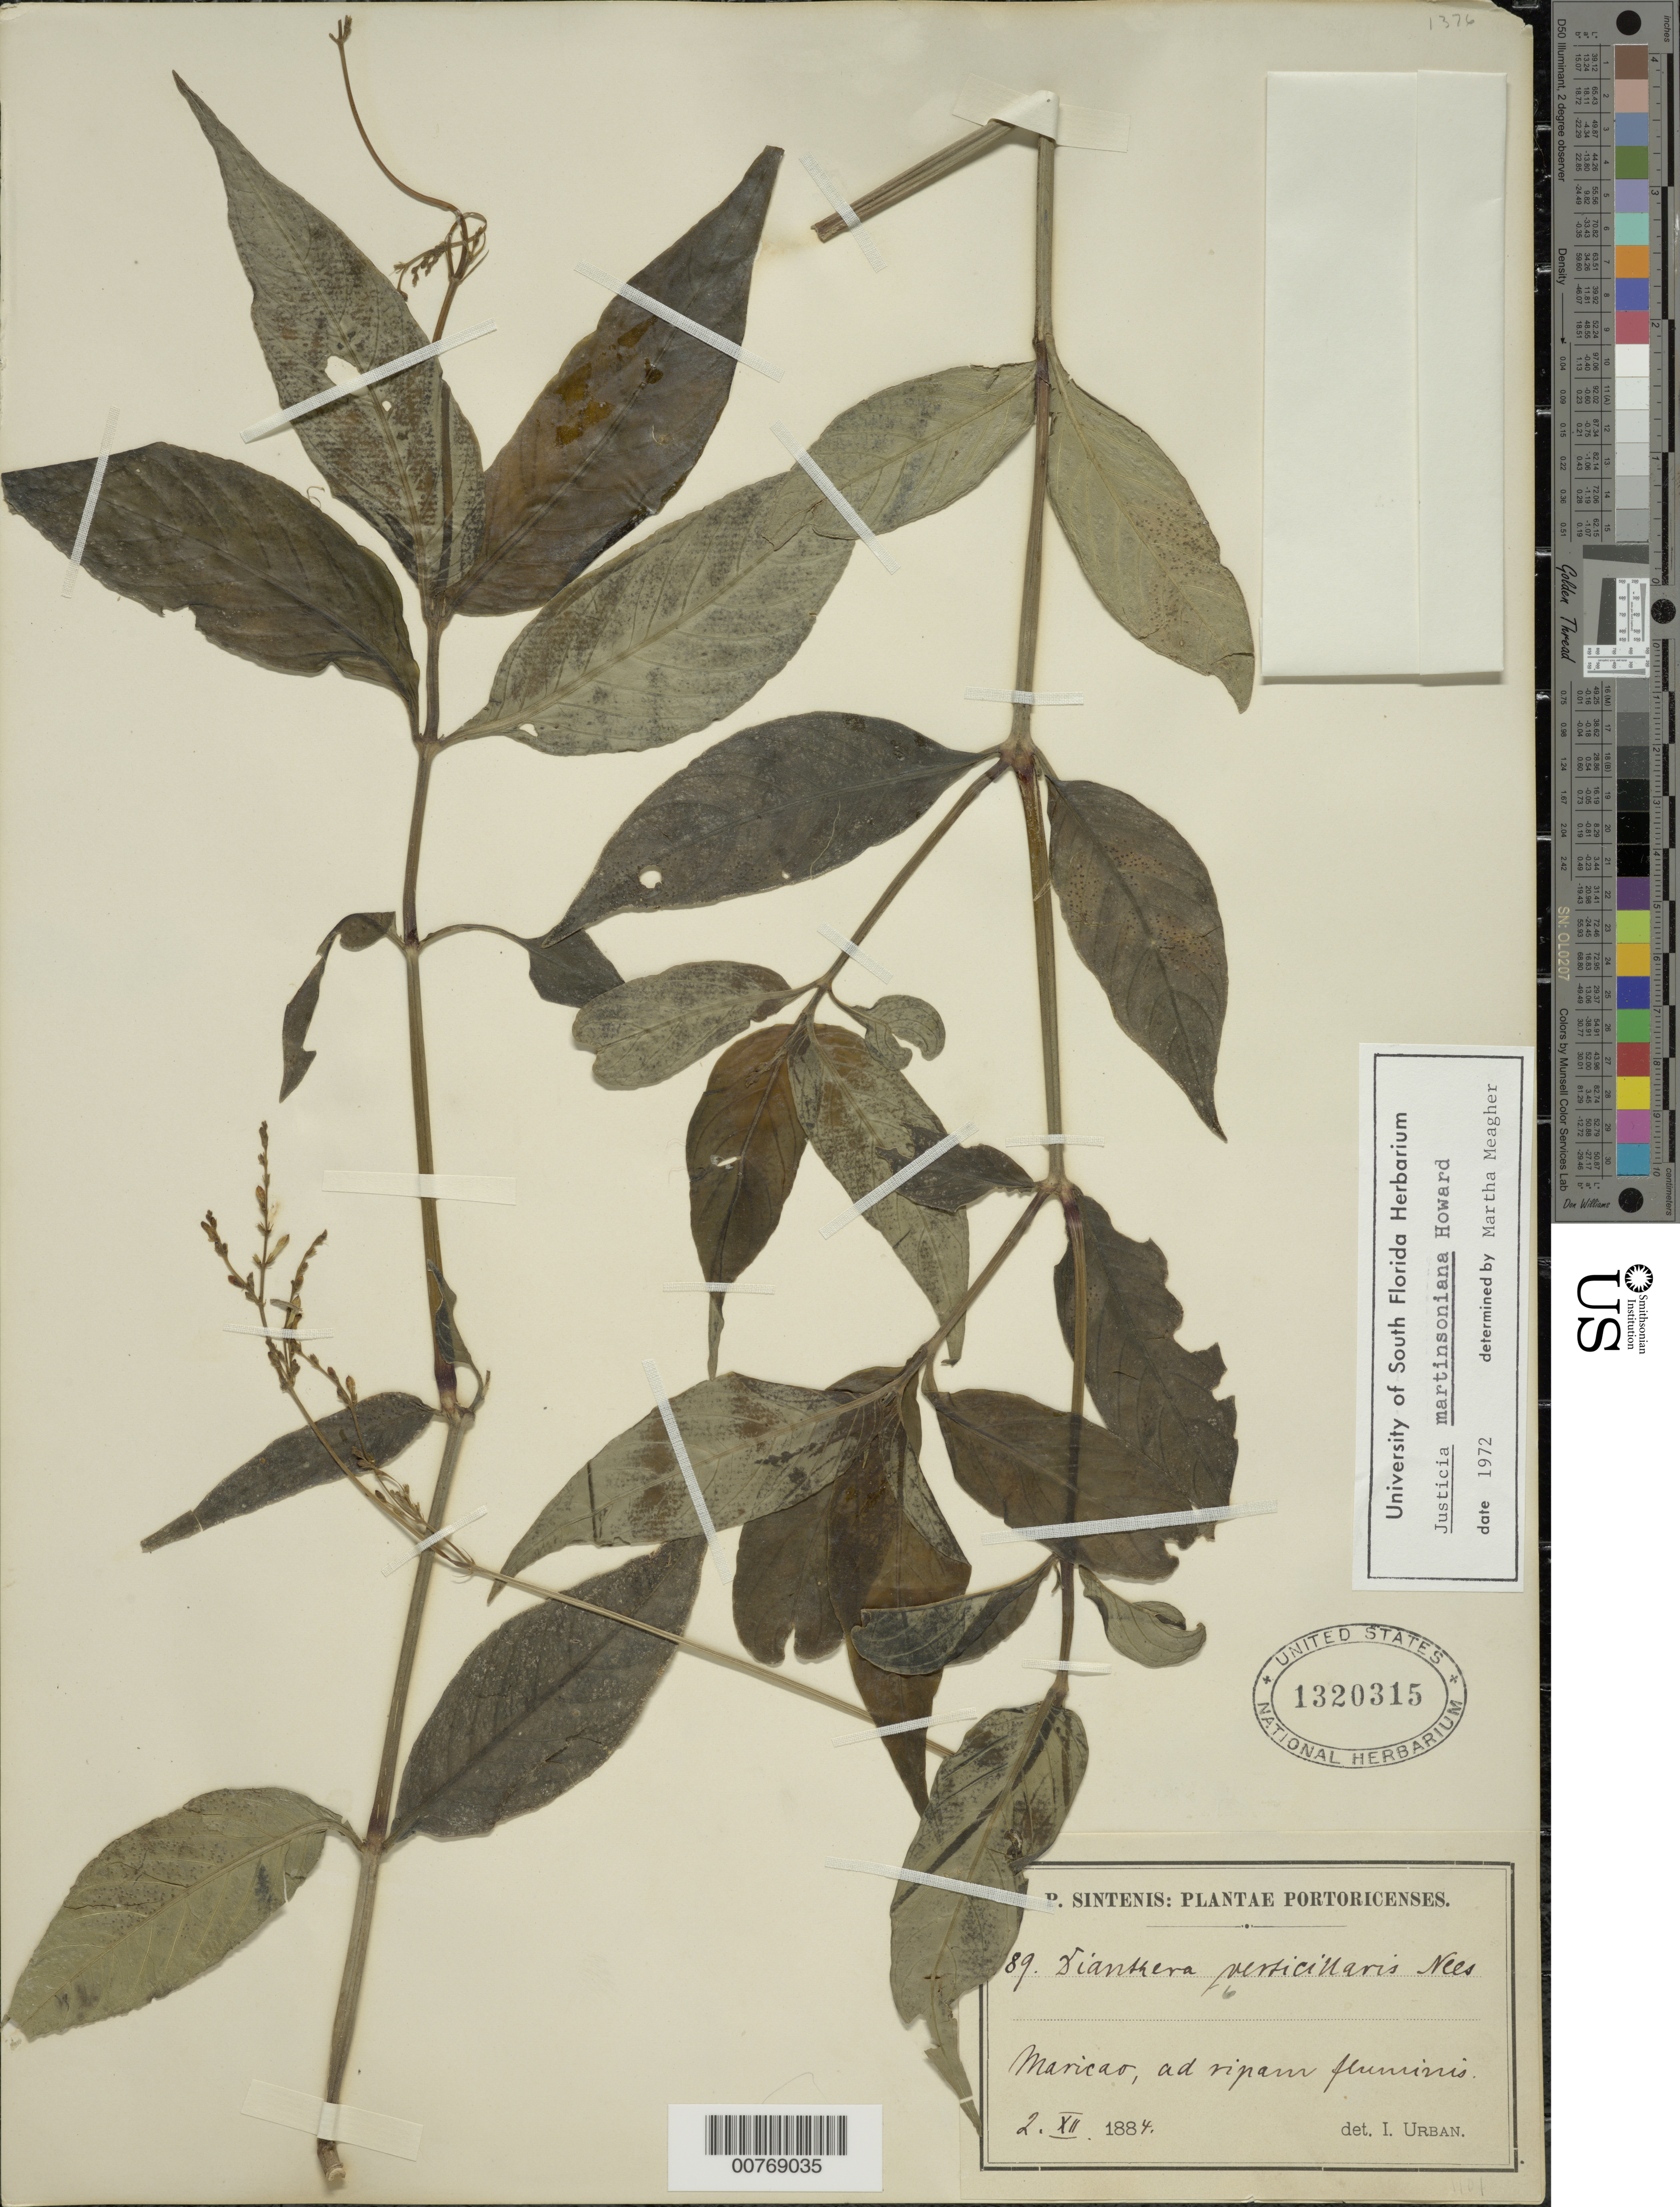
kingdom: Plantae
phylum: Tracheophyta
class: Magnoliopsida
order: Lamiales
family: Acanthaceae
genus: Justicia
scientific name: Justicia martinsoniana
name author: R.A. Howard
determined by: Meagher, M.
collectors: P. Sintenis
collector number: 189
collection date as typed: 02 Dec 1884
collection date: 1884-12-02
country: Puerto Rico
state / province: Maricao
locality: Maricao, ad ripam fluminis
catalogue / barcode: US 1320315